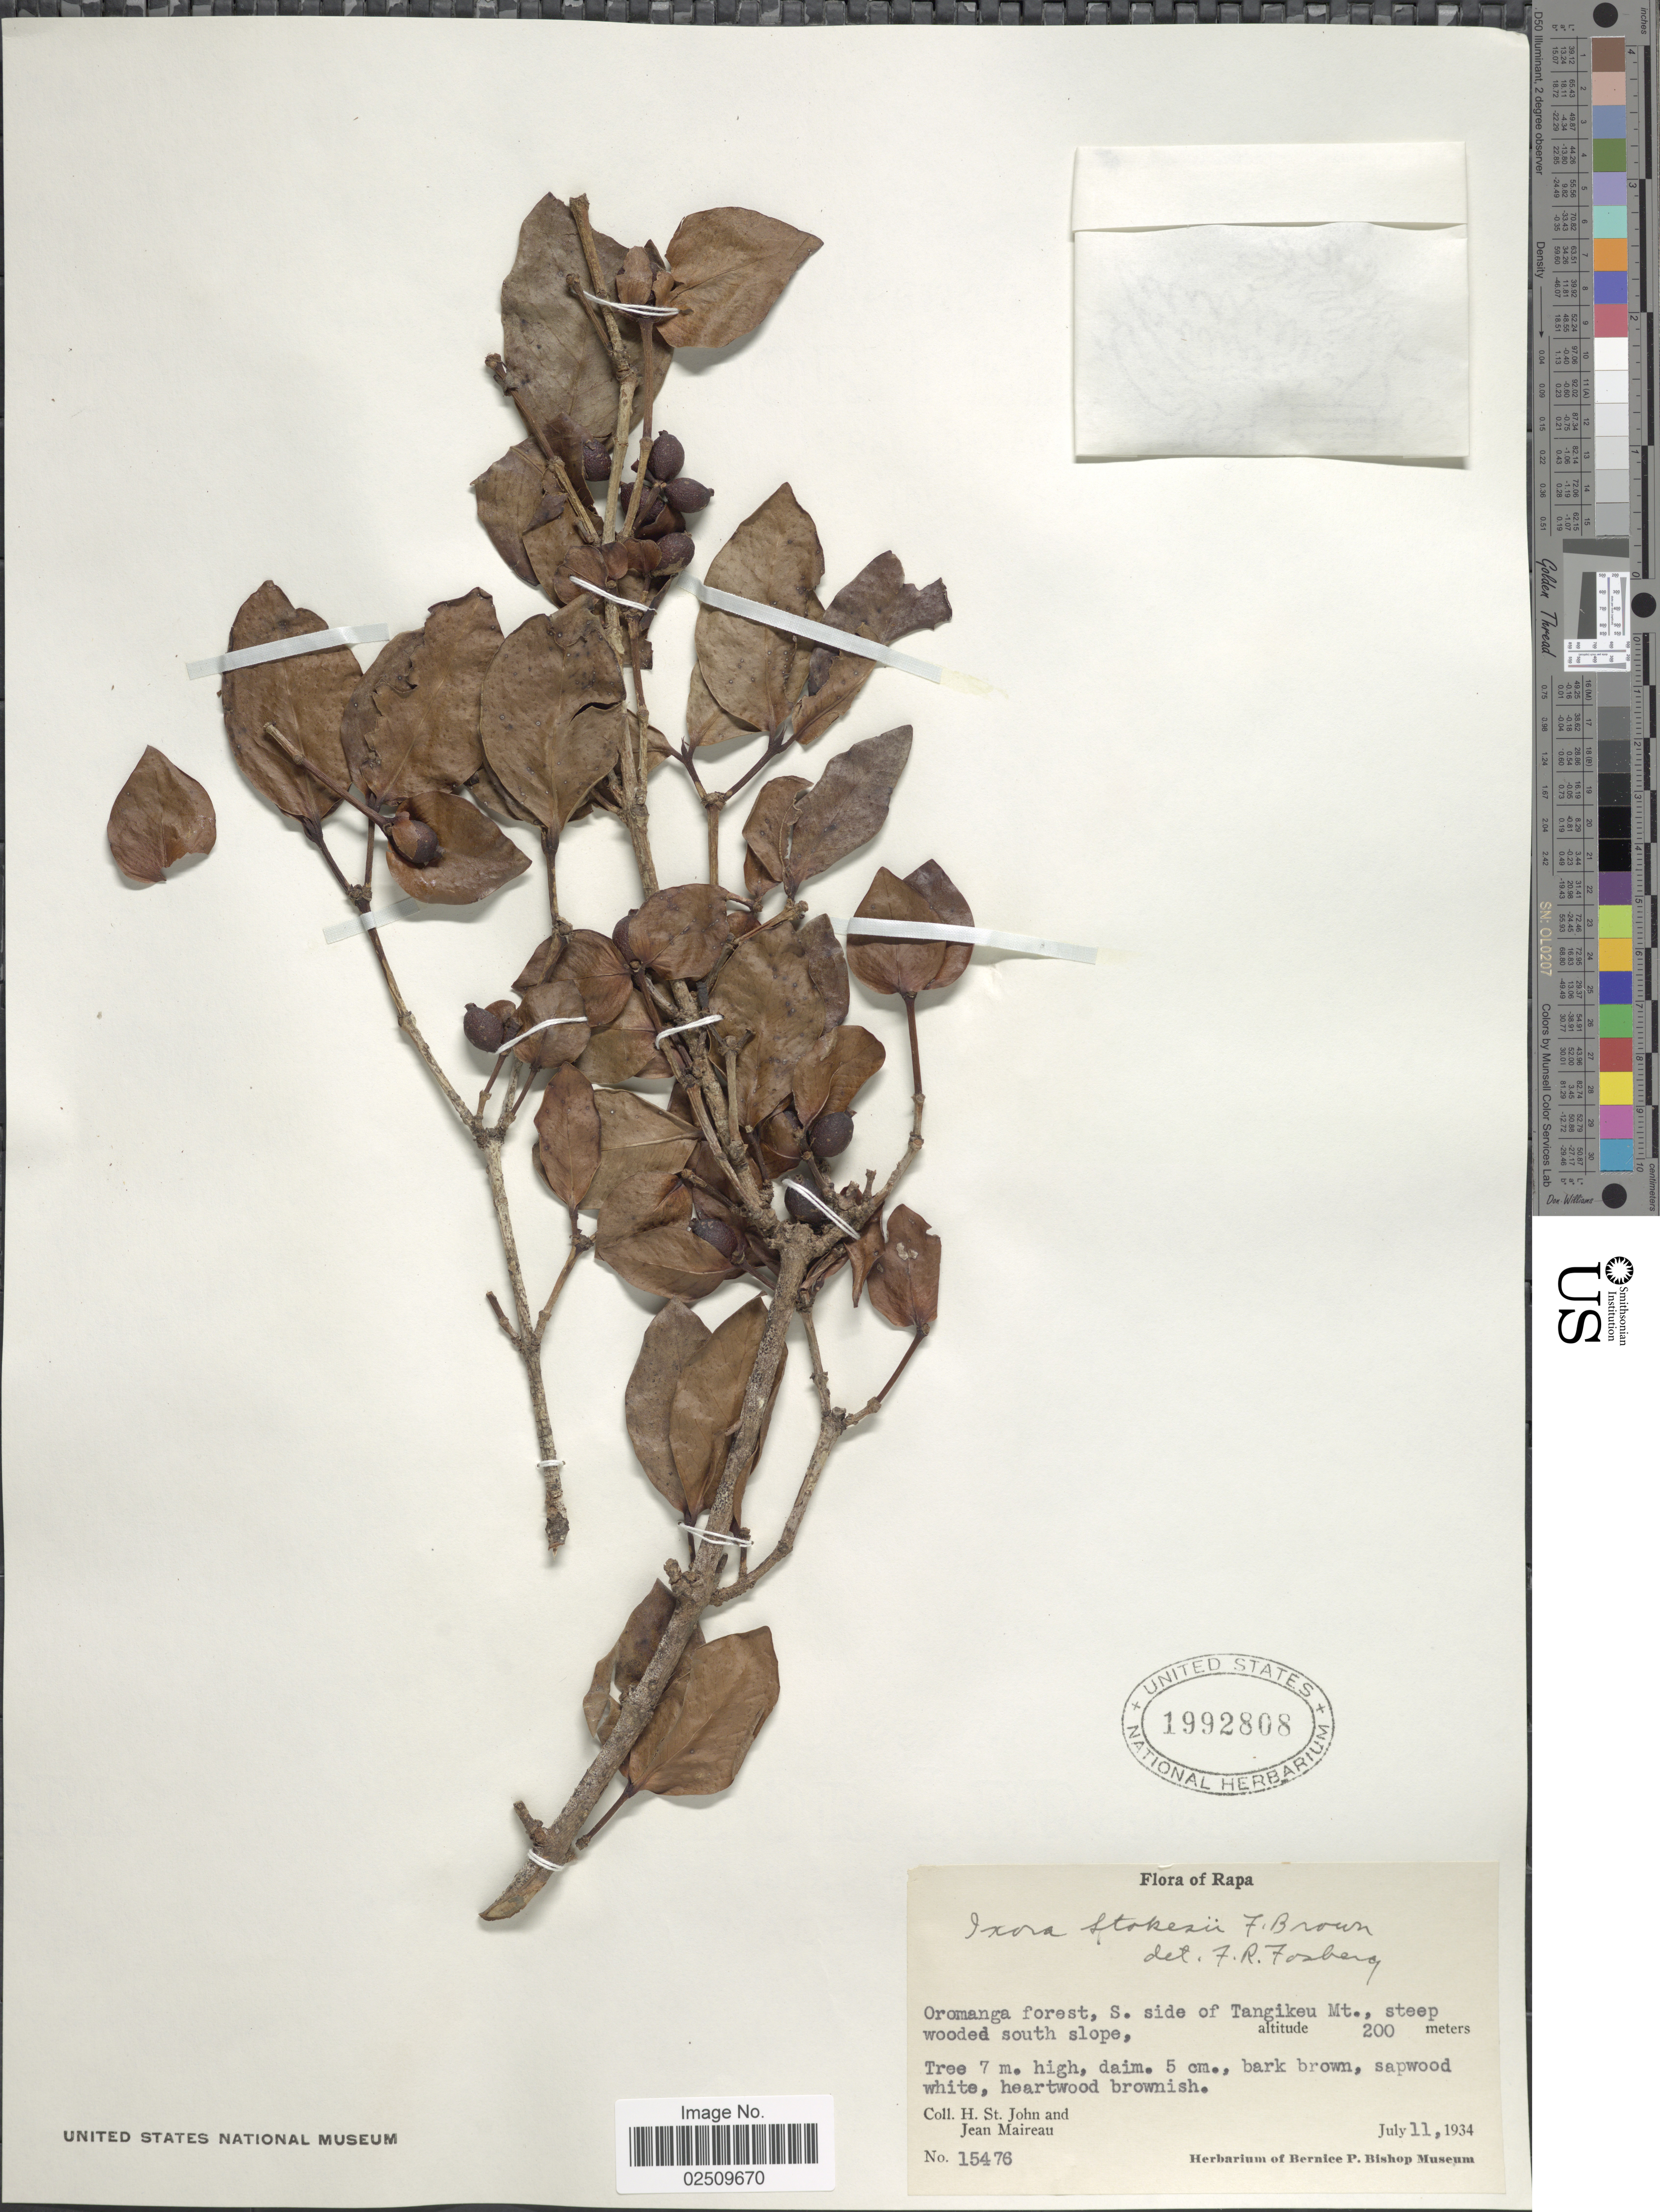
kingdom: Plantae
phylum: Tracheophyta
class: Magnoliopsida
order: Gentianales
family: Rubiaceae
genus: Ixora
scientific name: Ixora stokesii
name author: F. Br.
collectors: H. St. John & J. Maireau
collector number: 15476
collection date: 1934-07-11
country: French Polynesia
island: Rapa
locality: Rapa, Oromanga forest, S side of Tangikeu Mt.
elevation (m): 200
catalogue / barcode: US 1992808